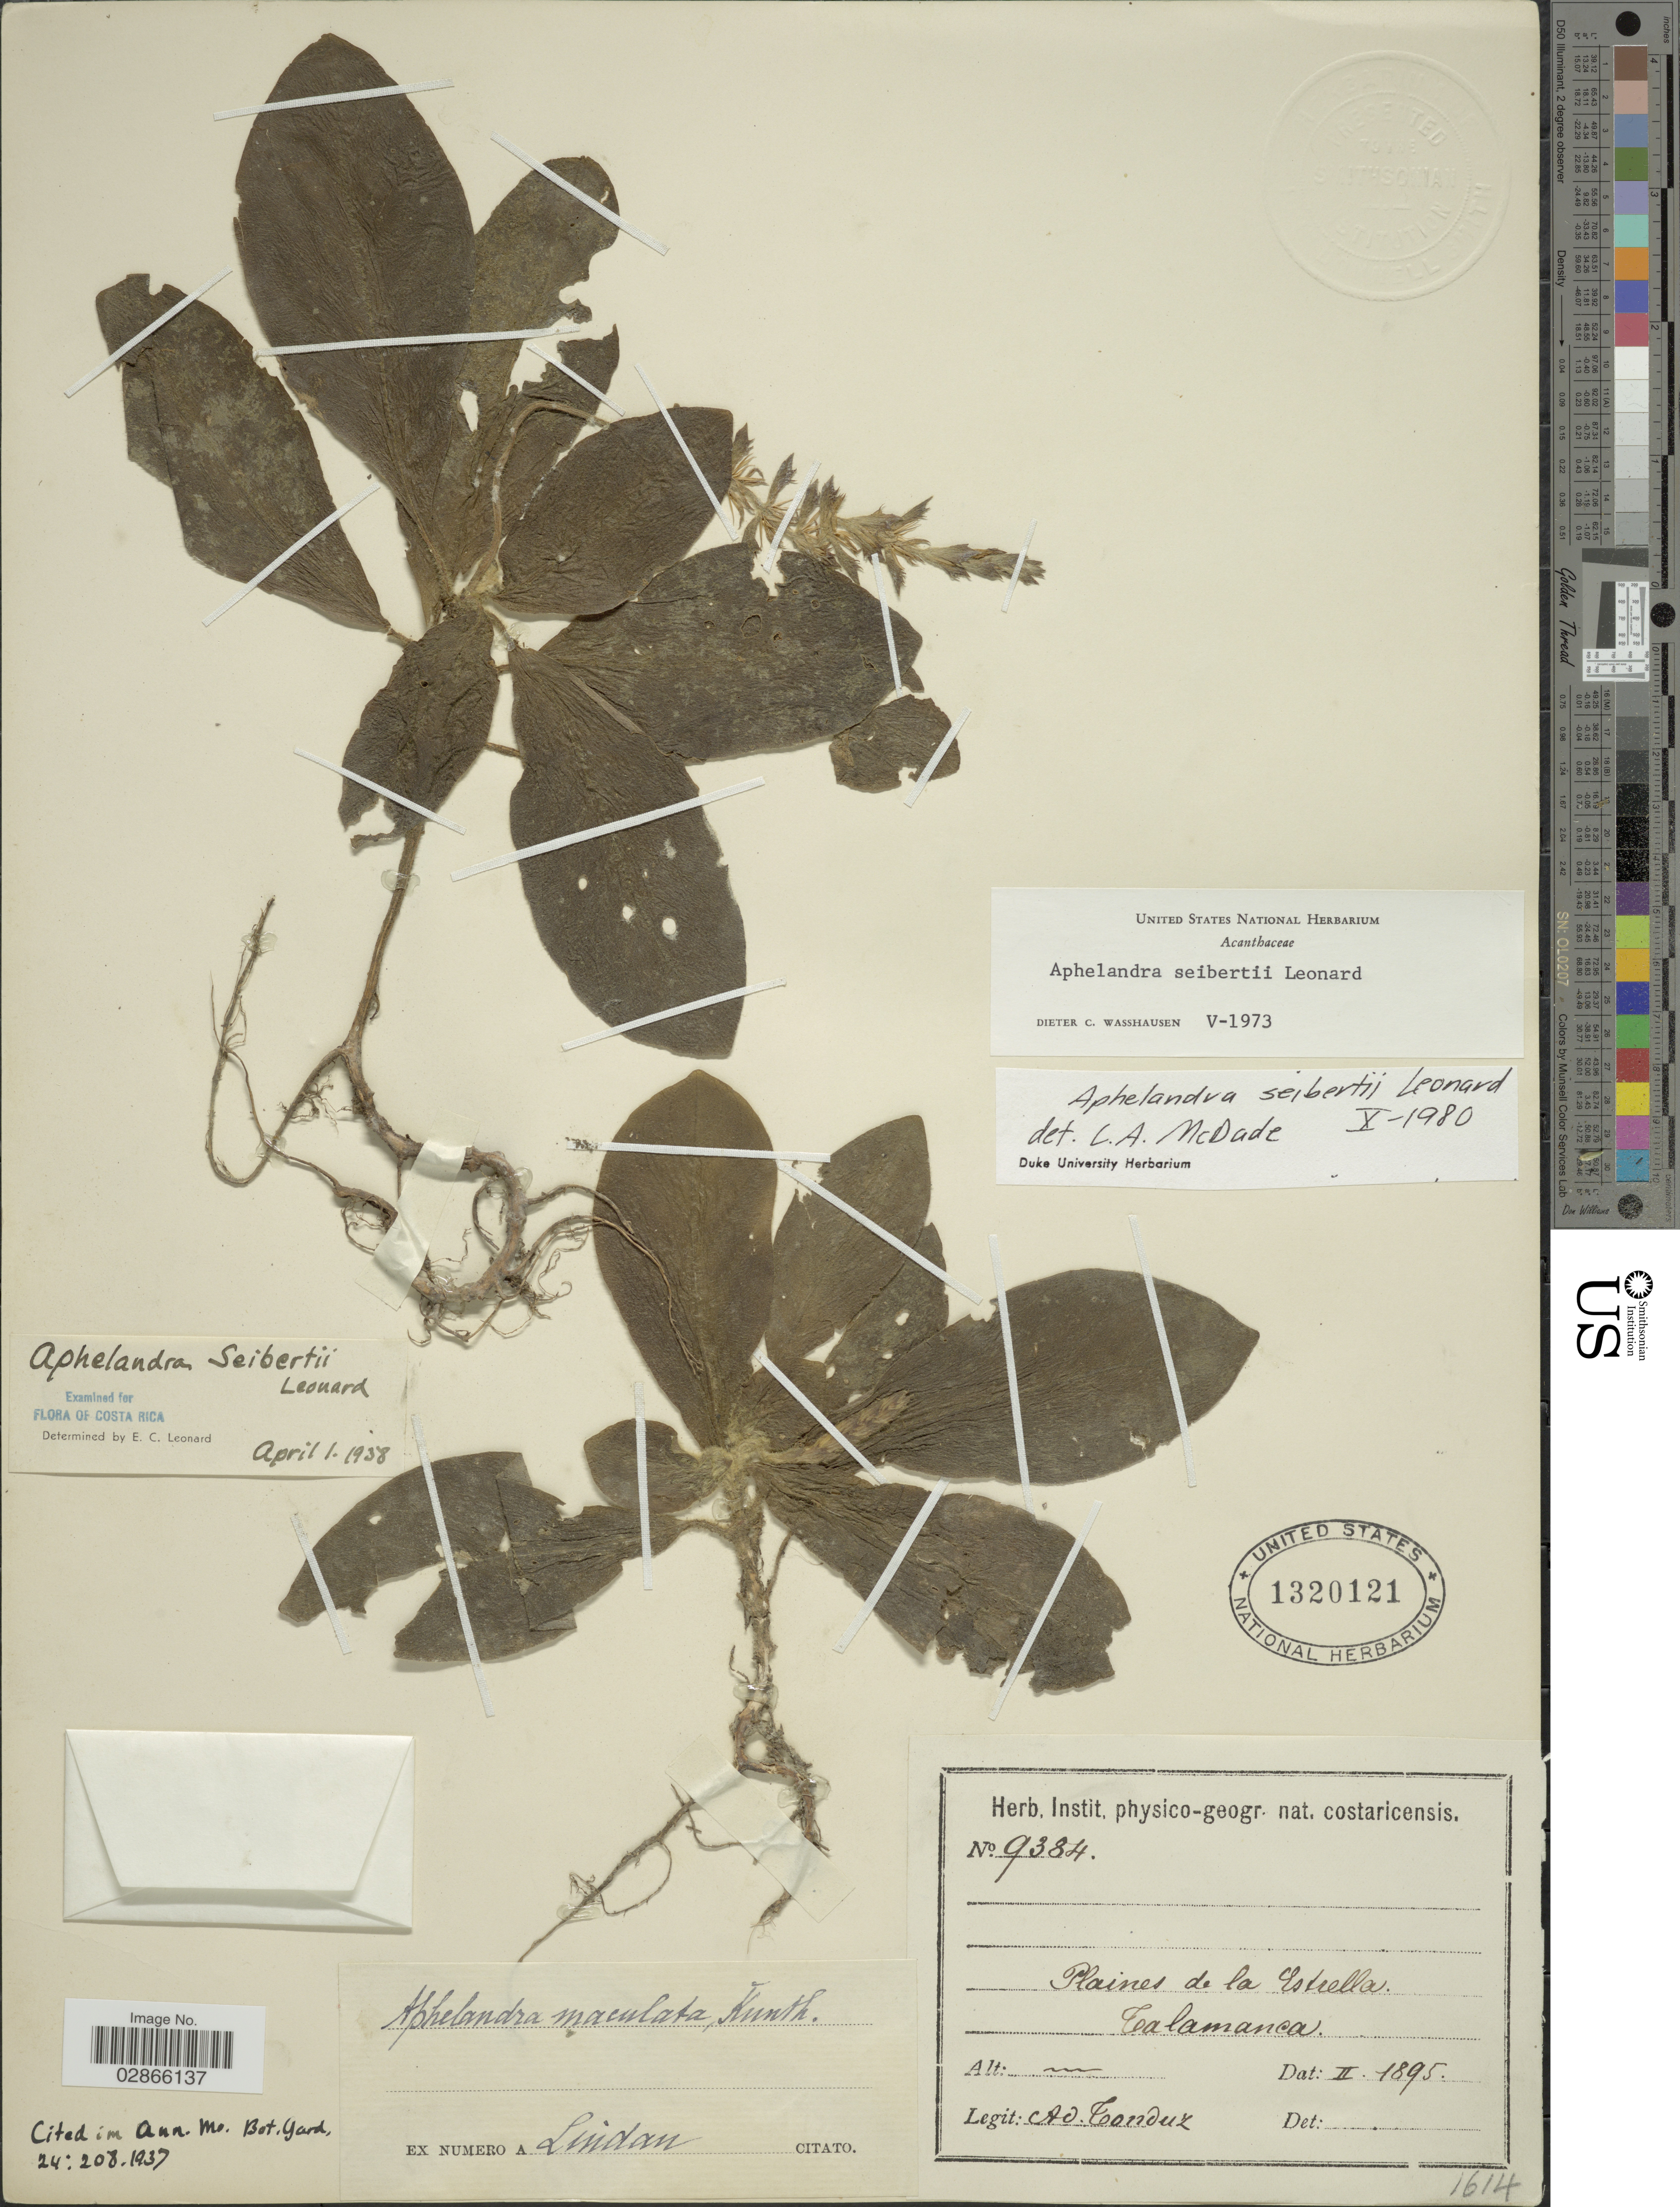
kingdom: Plantae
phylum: Tracheophyta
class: Magnoliopsida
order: Lamiales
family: Acanthaceae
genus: Aphelandra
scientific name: Aphelandra seibertii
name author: Leonard in Woodson & Seibert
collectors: A. Tonduz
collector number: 9384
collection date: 1895-02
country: Costa Rica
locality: Plaines de la Estrella. Talamanca.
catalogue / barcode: US 1320121